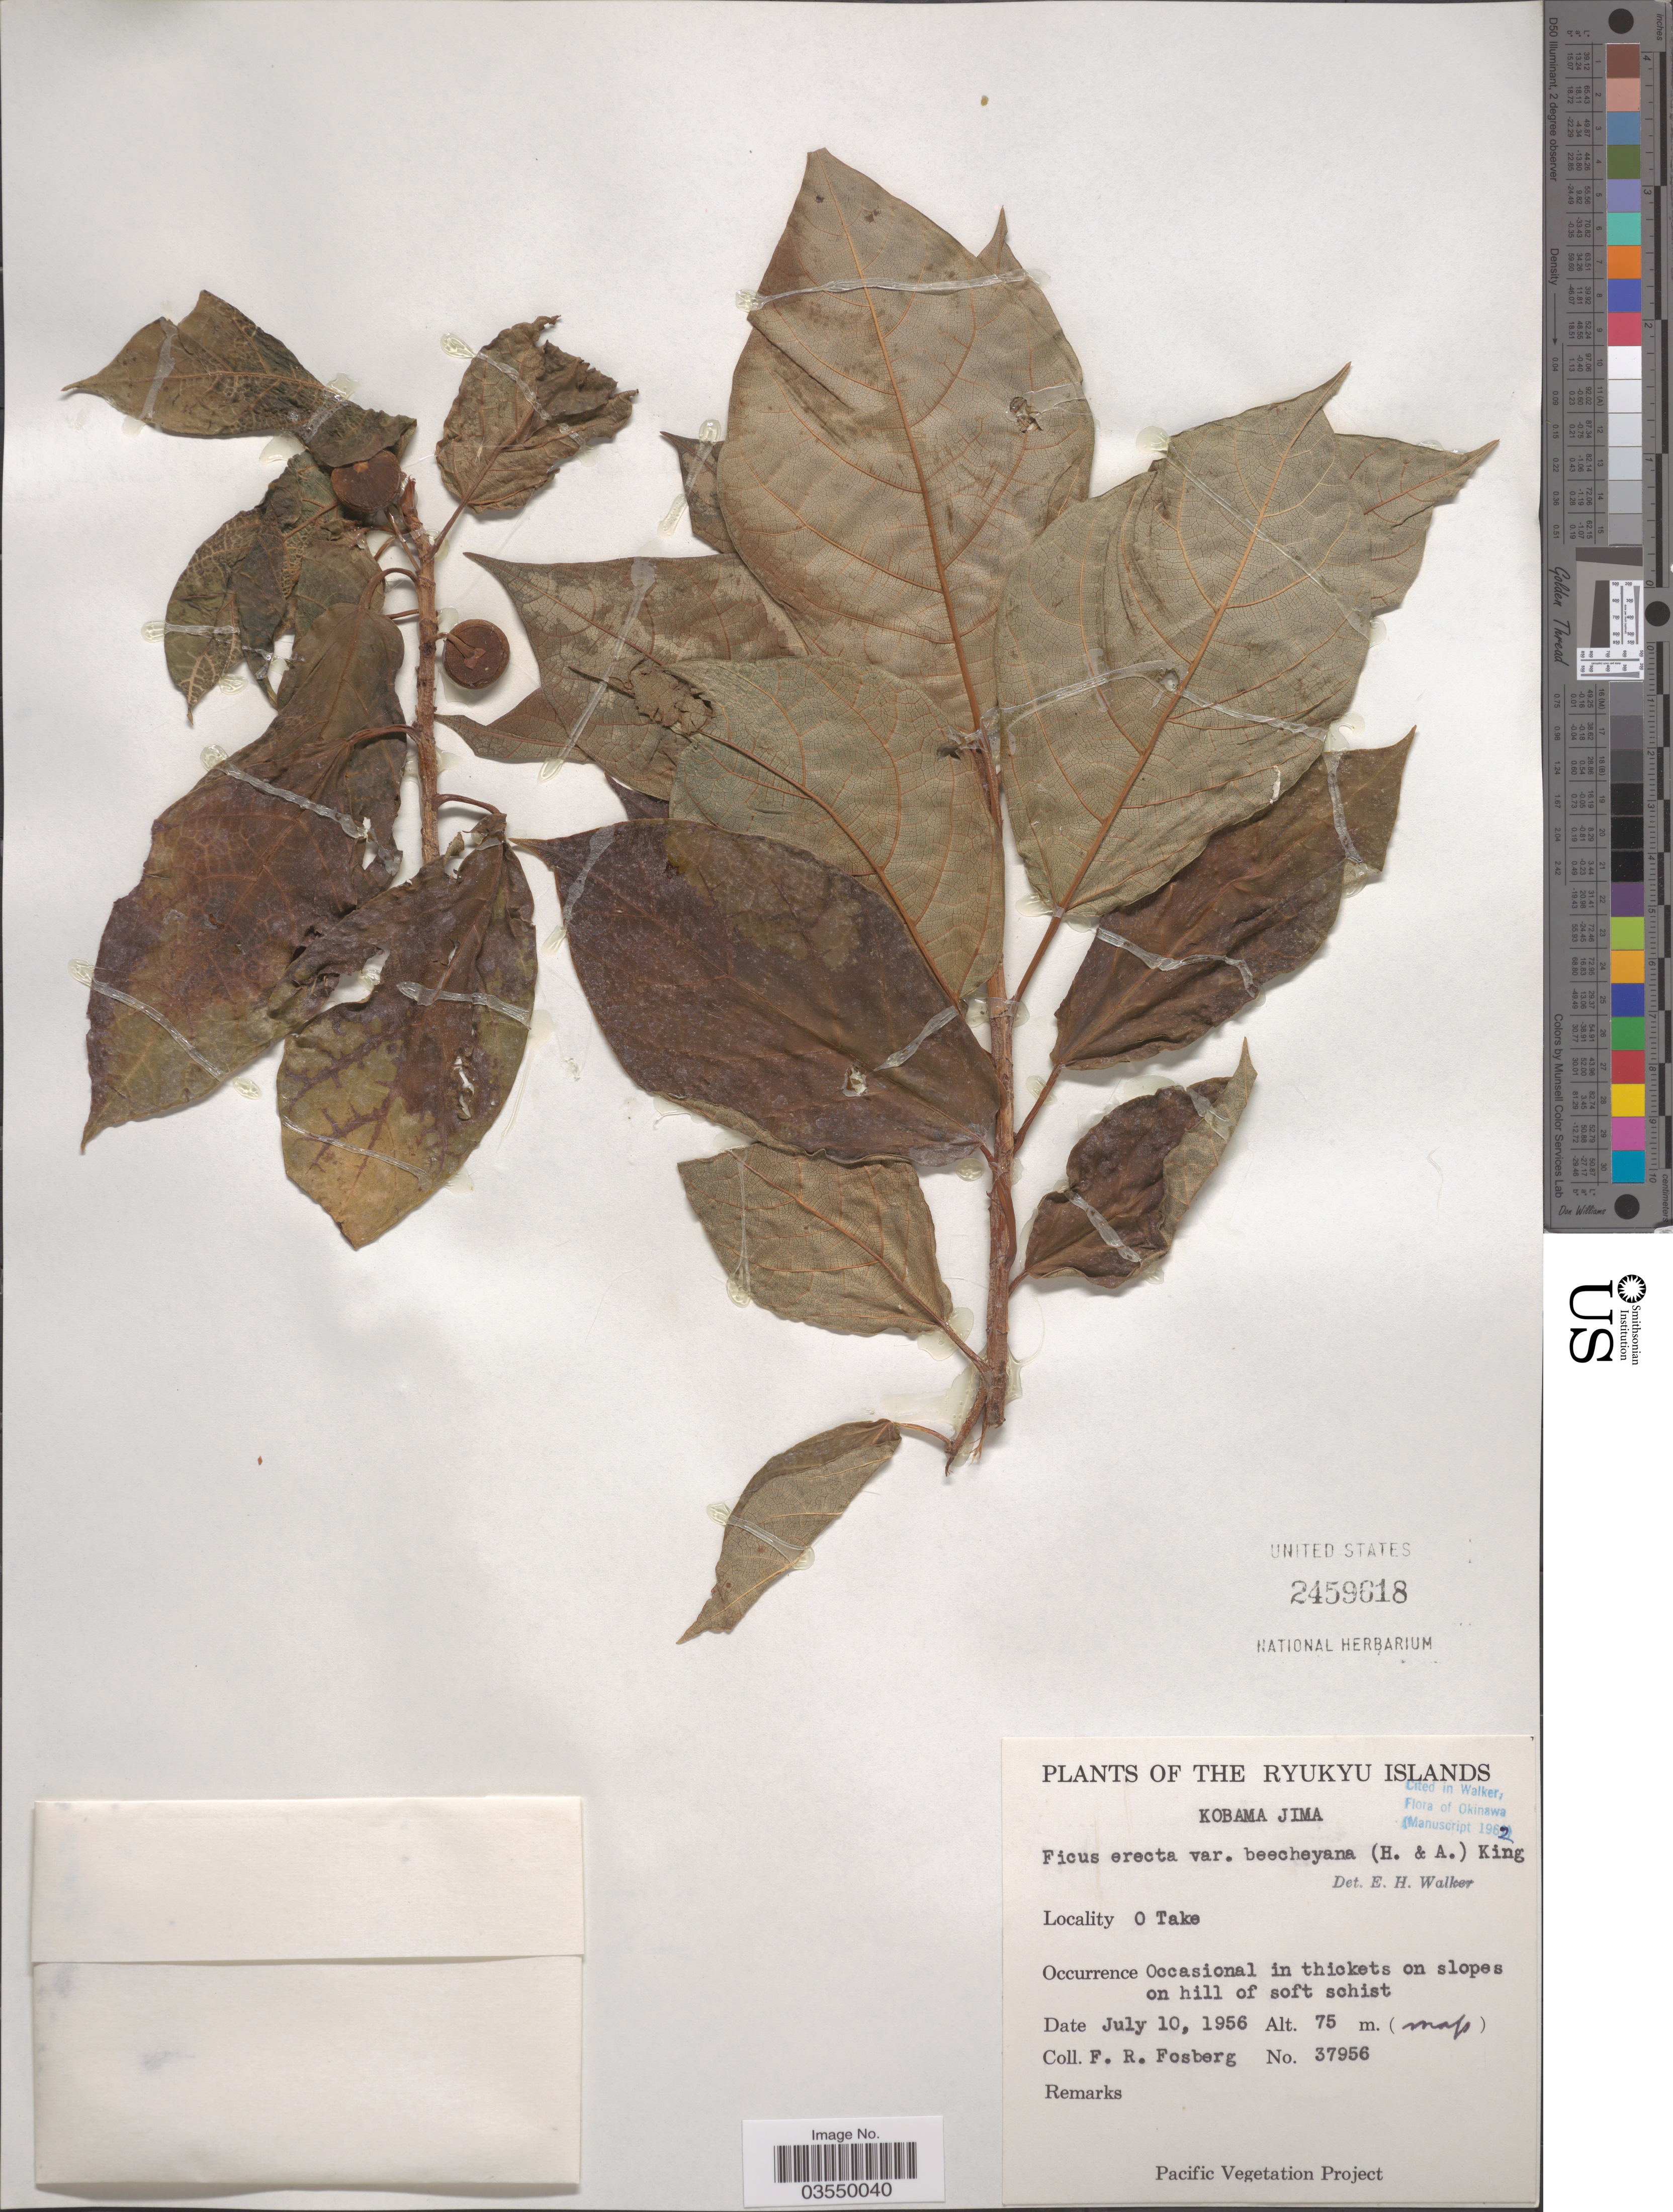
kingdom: Plantae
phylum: Tracheophyta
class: Magnoliopsida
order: Rosales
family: Moraceae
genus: Ficus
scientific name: Ficus erecta var. beecheyana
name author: (Hook. & Arn.) King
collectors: F. R. Fosberg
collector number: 37956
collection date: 1956-07-10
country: Japan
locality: The Ryukyu Islands. Kobama Jima. O Take.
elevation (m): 75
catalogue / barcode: US 2459618